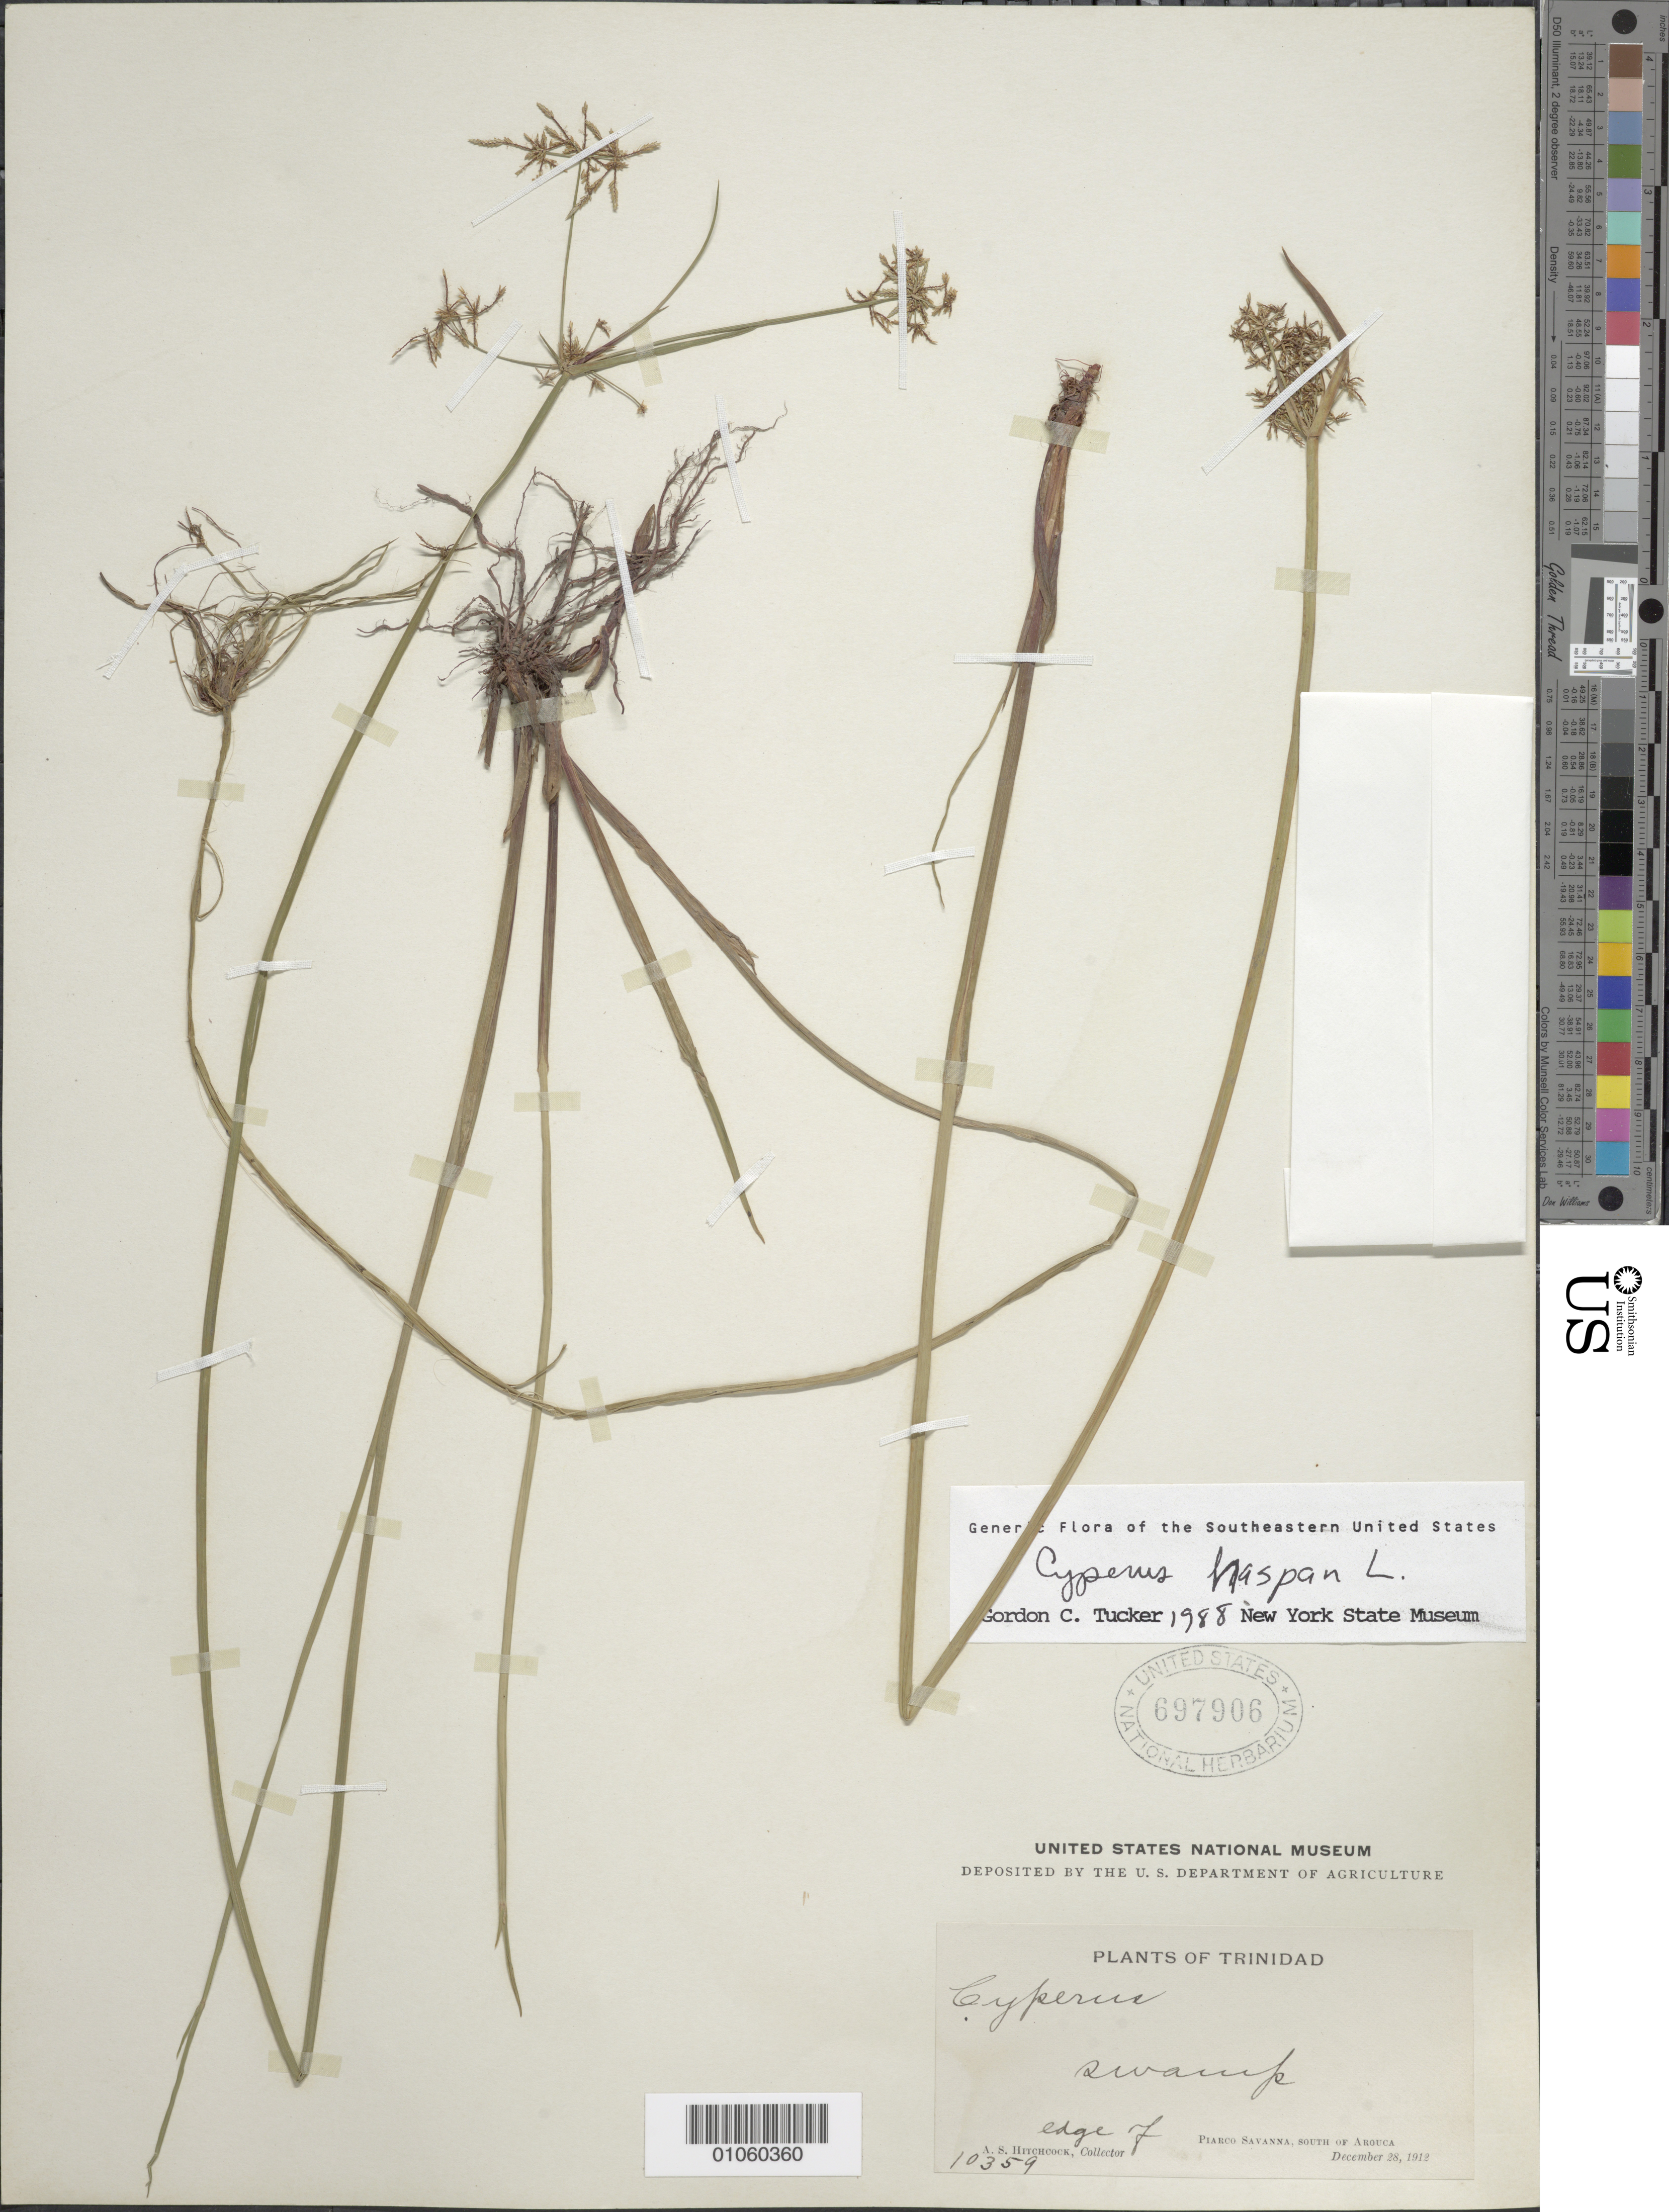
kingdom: Plantae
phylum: Tracheophyta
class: Liliopsida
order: Poales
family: Cyperaceae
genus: Cyperus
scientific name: Cyperus haspan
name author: L.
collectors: A. S. Hitchcock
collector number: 10359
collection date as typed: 28 Dec 1912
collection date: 1912-12-28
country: Trinidad and Tobago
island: Trinidad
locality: edge of Piarco Savanna, S of Arouca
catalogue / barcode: US 697906